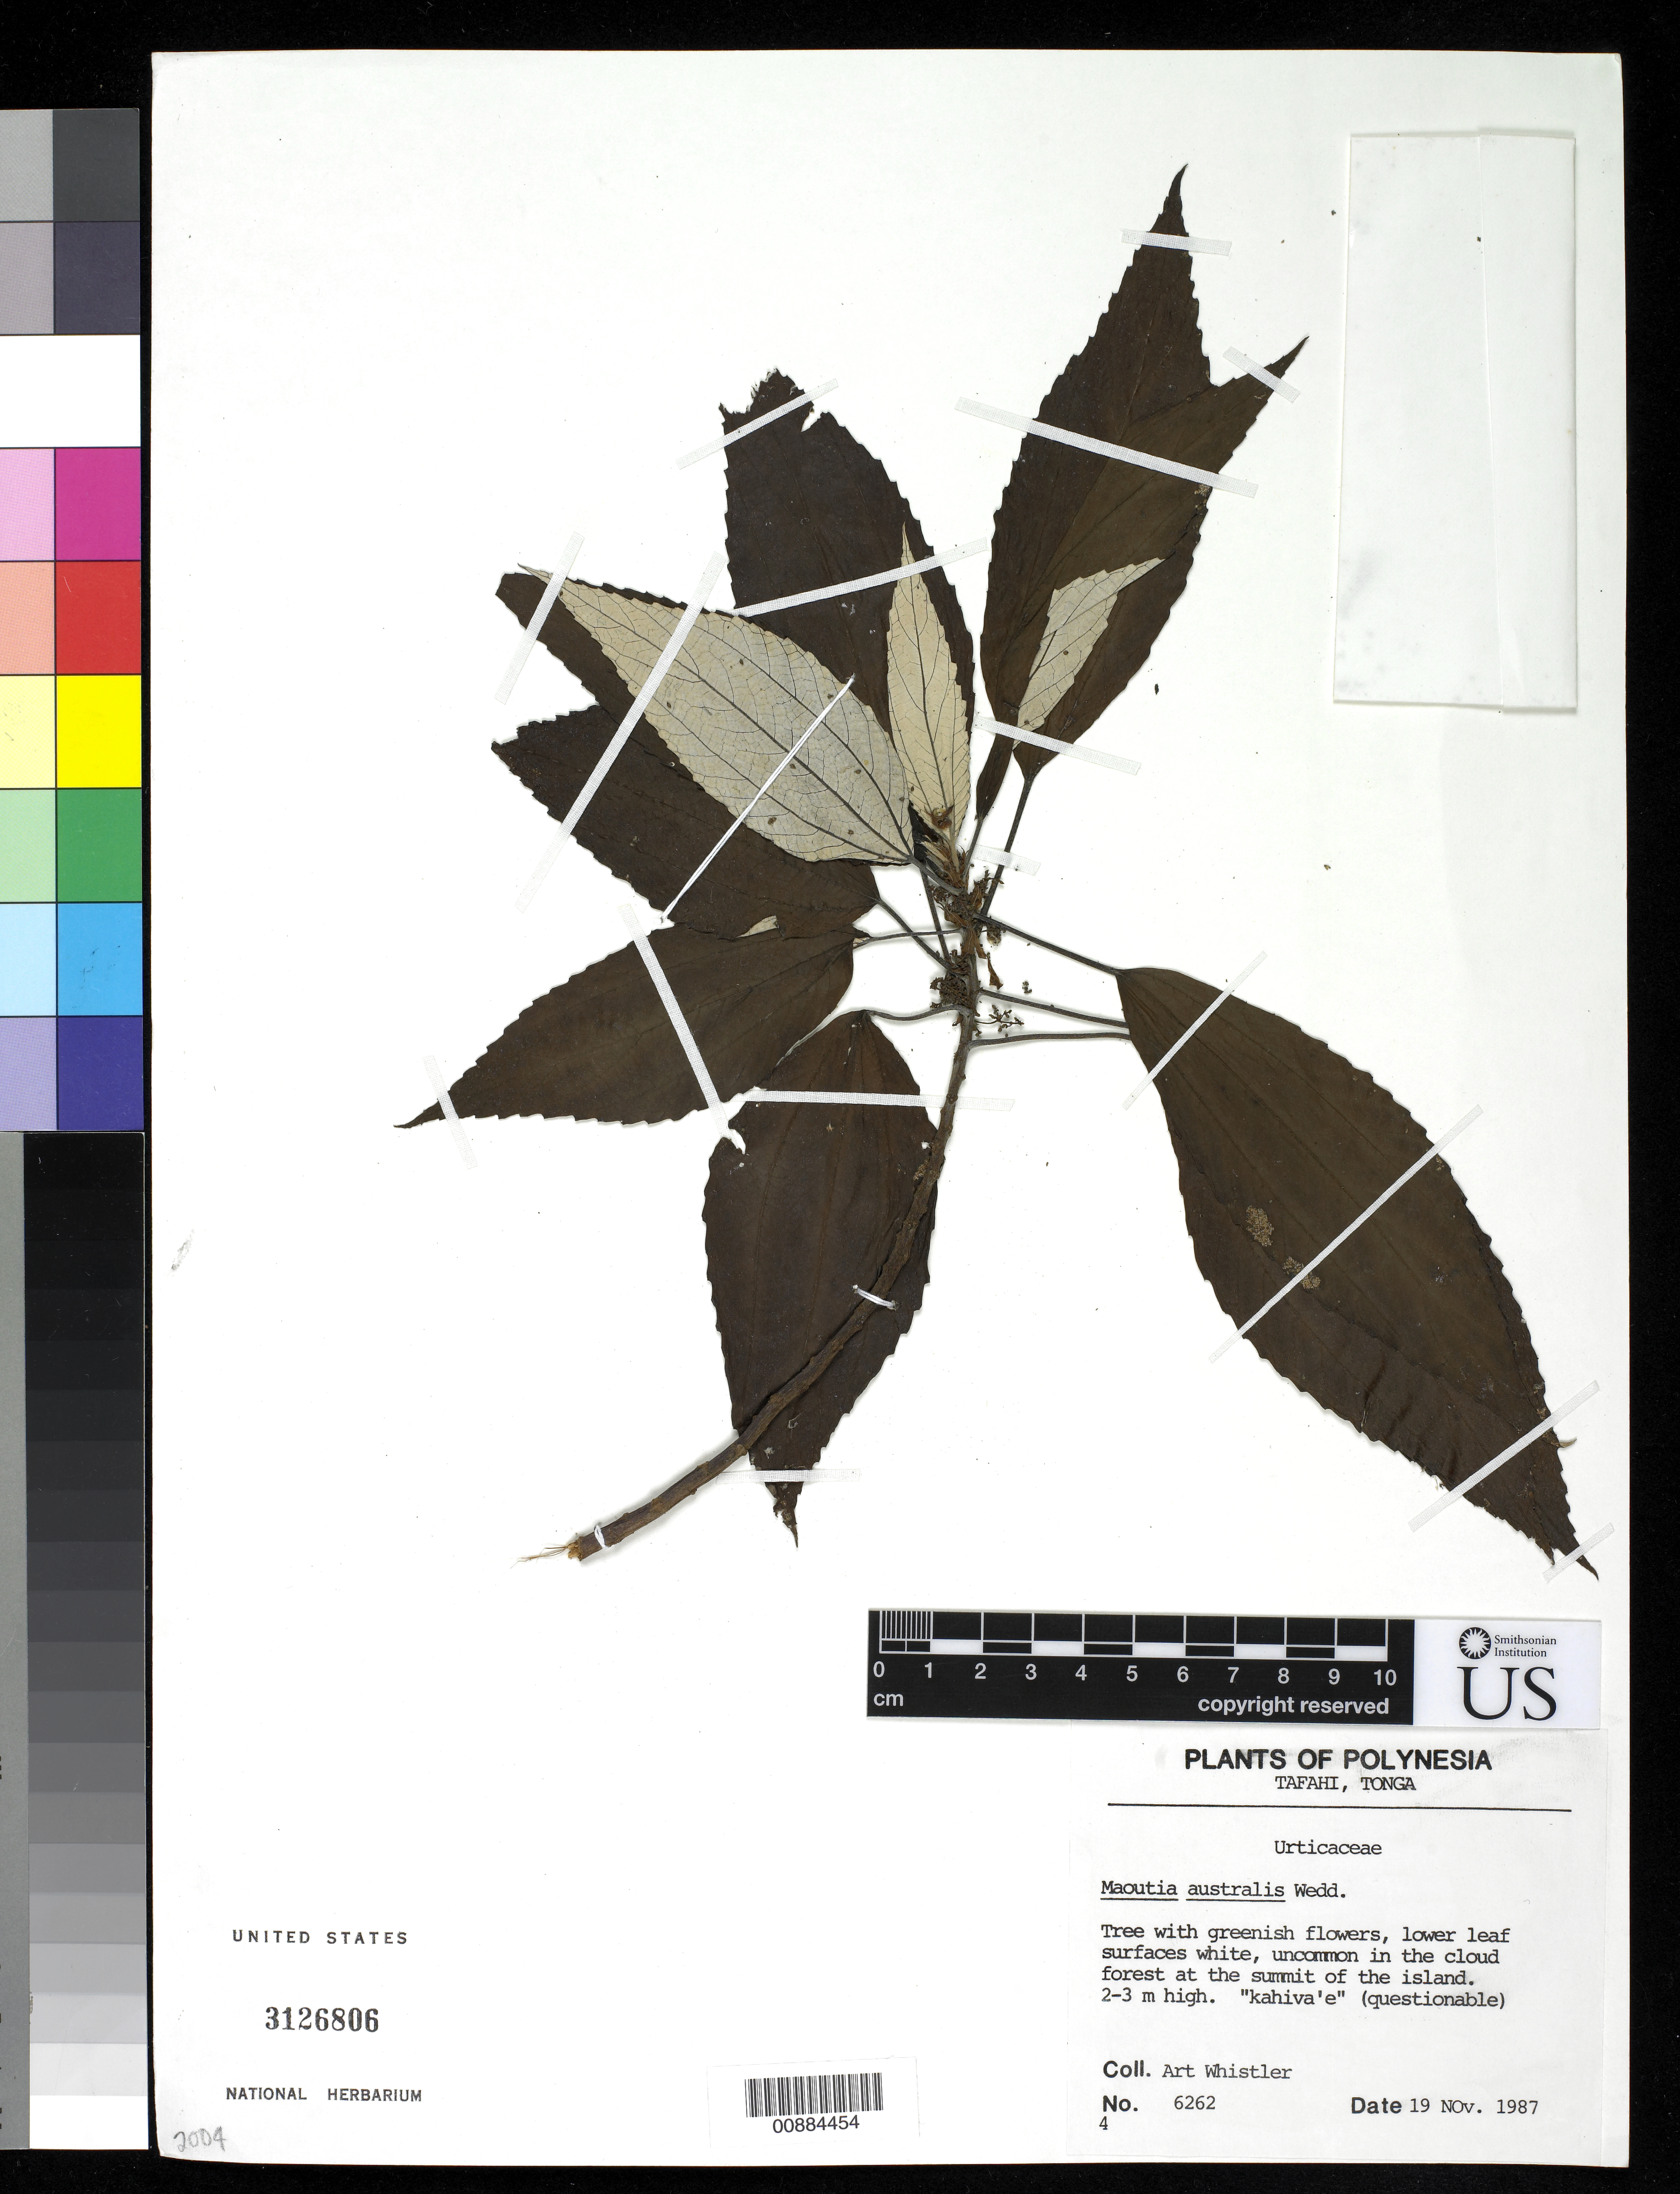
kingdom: Plantae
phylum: Tracheophyta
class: Magnoliopsida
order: Rosales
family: Urticaceae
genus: Maoutia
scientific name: Maoutia australis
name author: Wedd.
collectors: A. Whistler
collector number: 6262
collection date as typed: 19 Nov 1987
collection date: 1987-11-19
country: Tonga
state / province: Tonga Outliers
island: Tafahi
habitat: In the cloud forest at the summit of the island, uncommon.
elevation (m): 2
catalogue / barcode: US 3126806